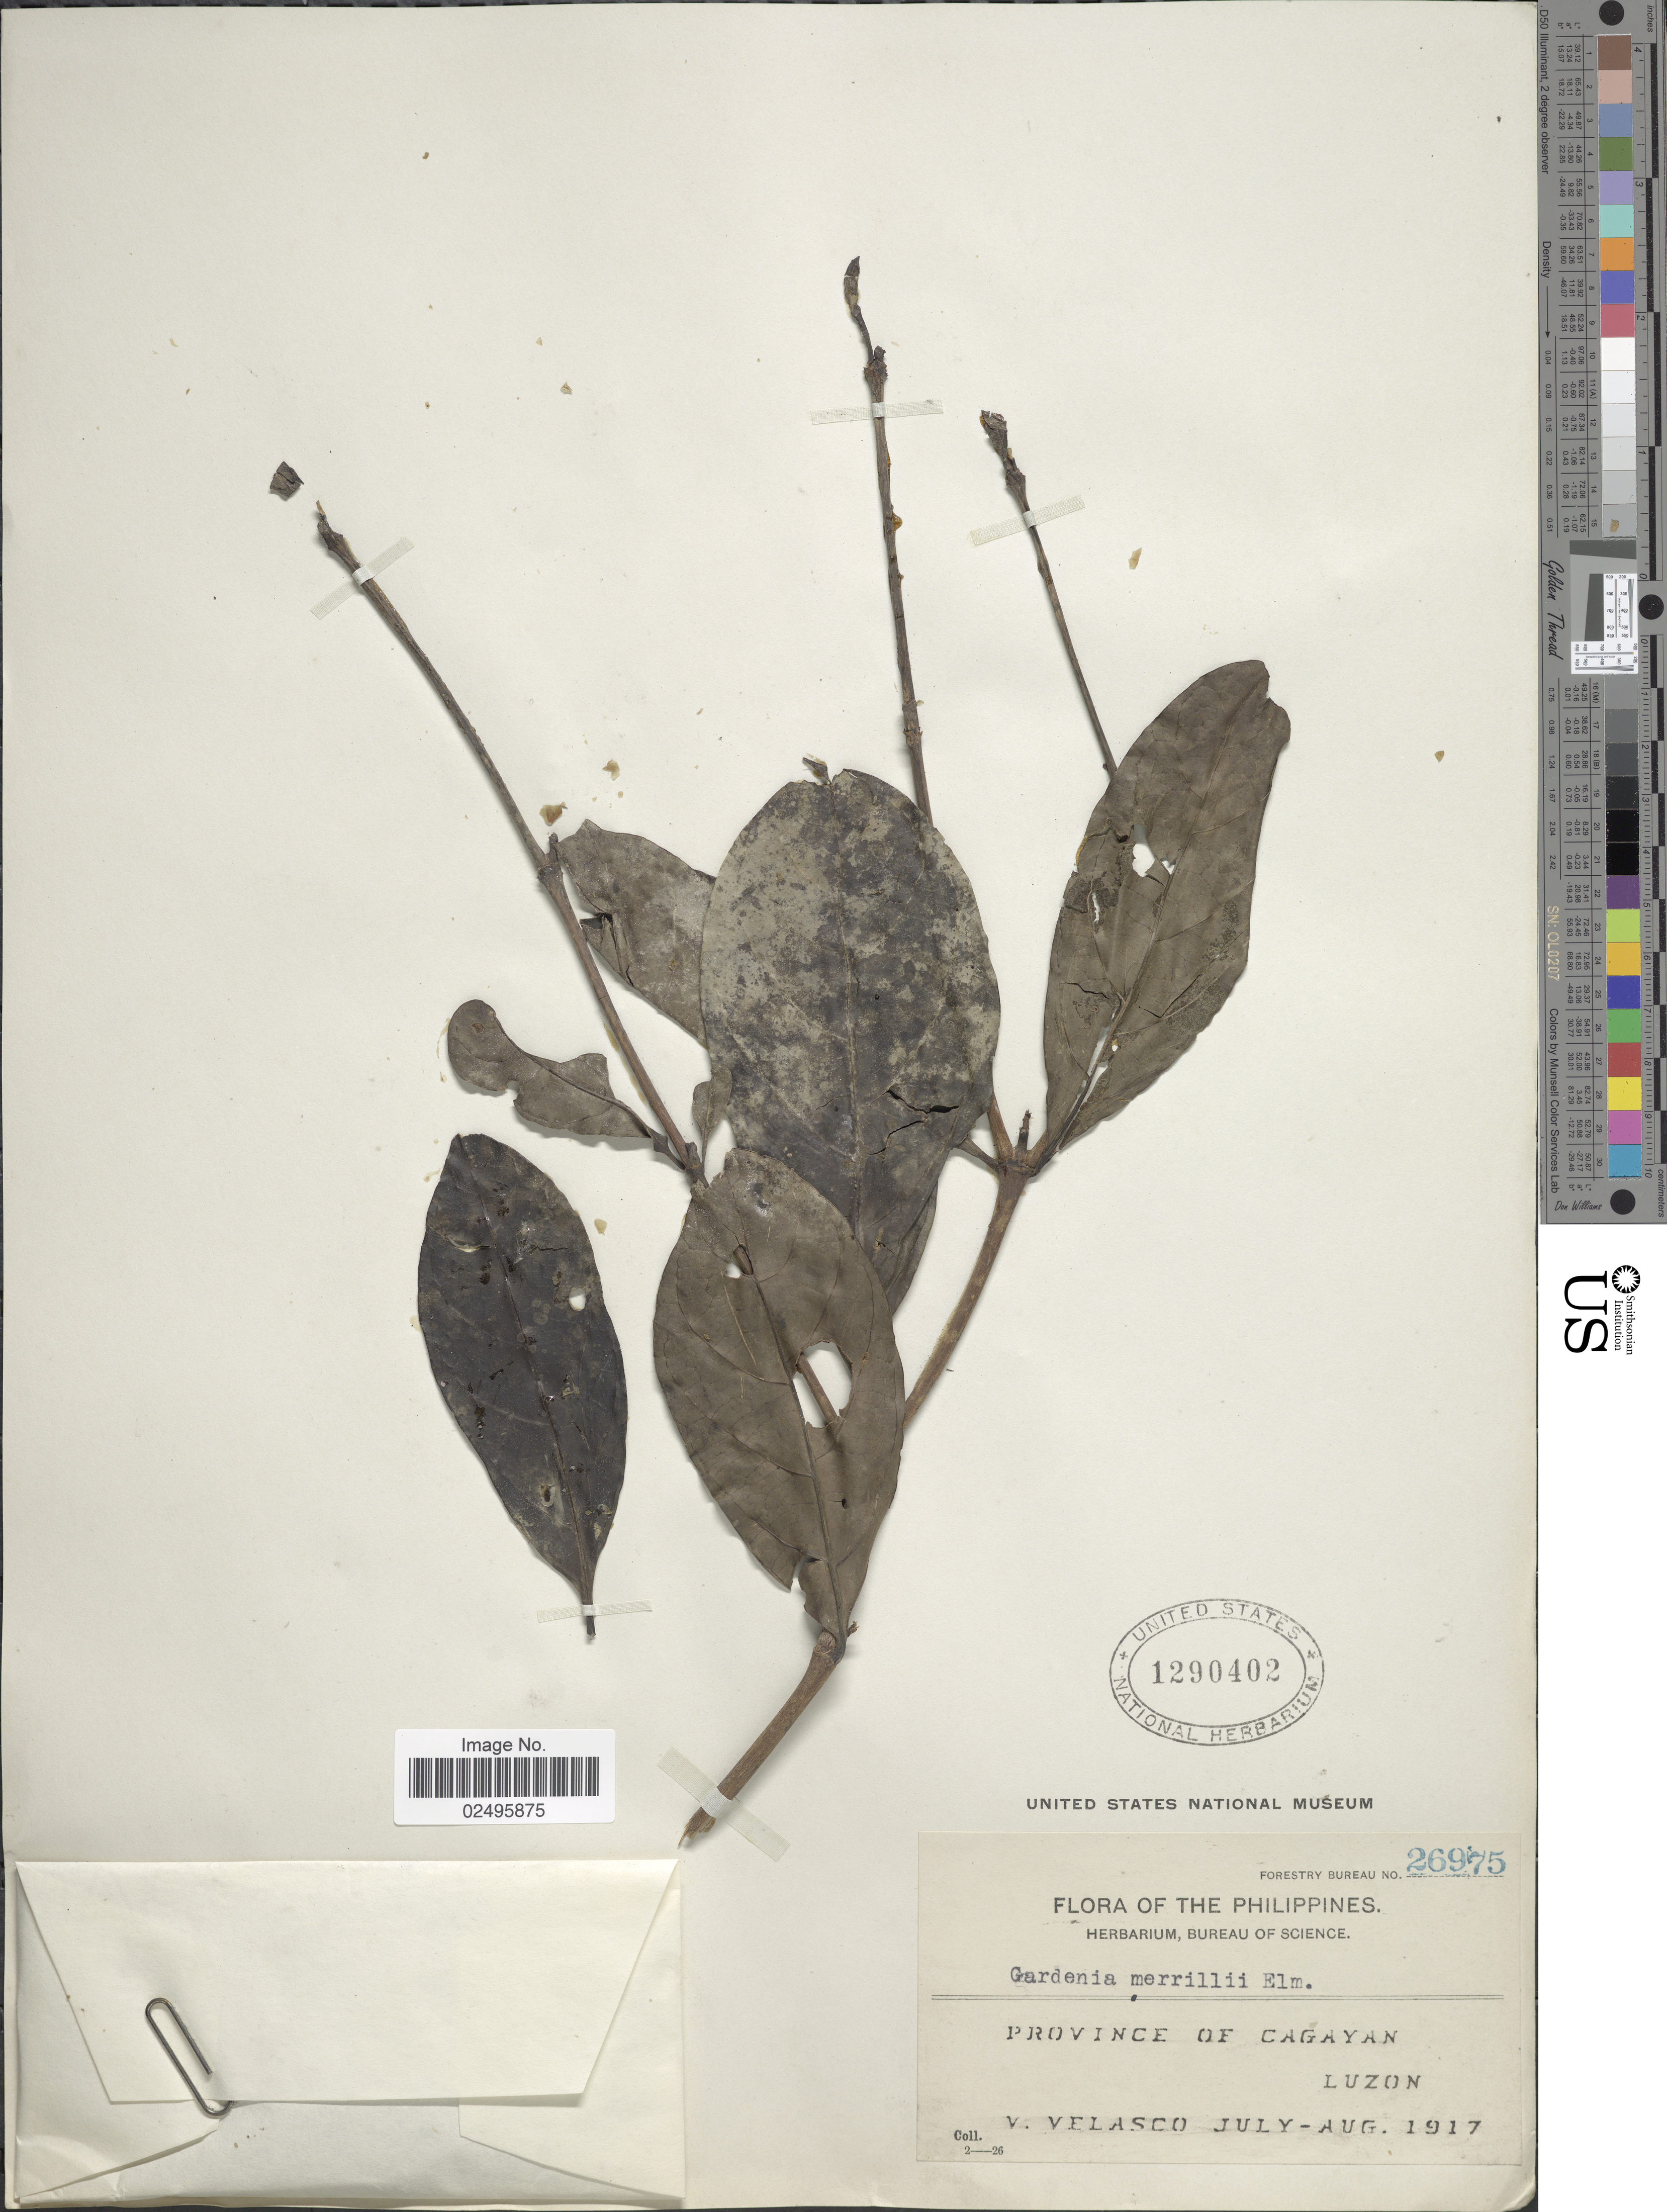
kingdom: Plantae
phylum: Tracheophyta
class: Magnoliopsida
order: Gentianales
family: Rubiaceae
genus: Rothmannia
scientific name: Rothmannia sp.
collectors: V. Velasco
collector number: Forestry Bureau 26975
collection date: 1917-07/1917-08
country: Philippines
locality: Province of Cagayan, Luzon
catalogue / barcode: US 1290402